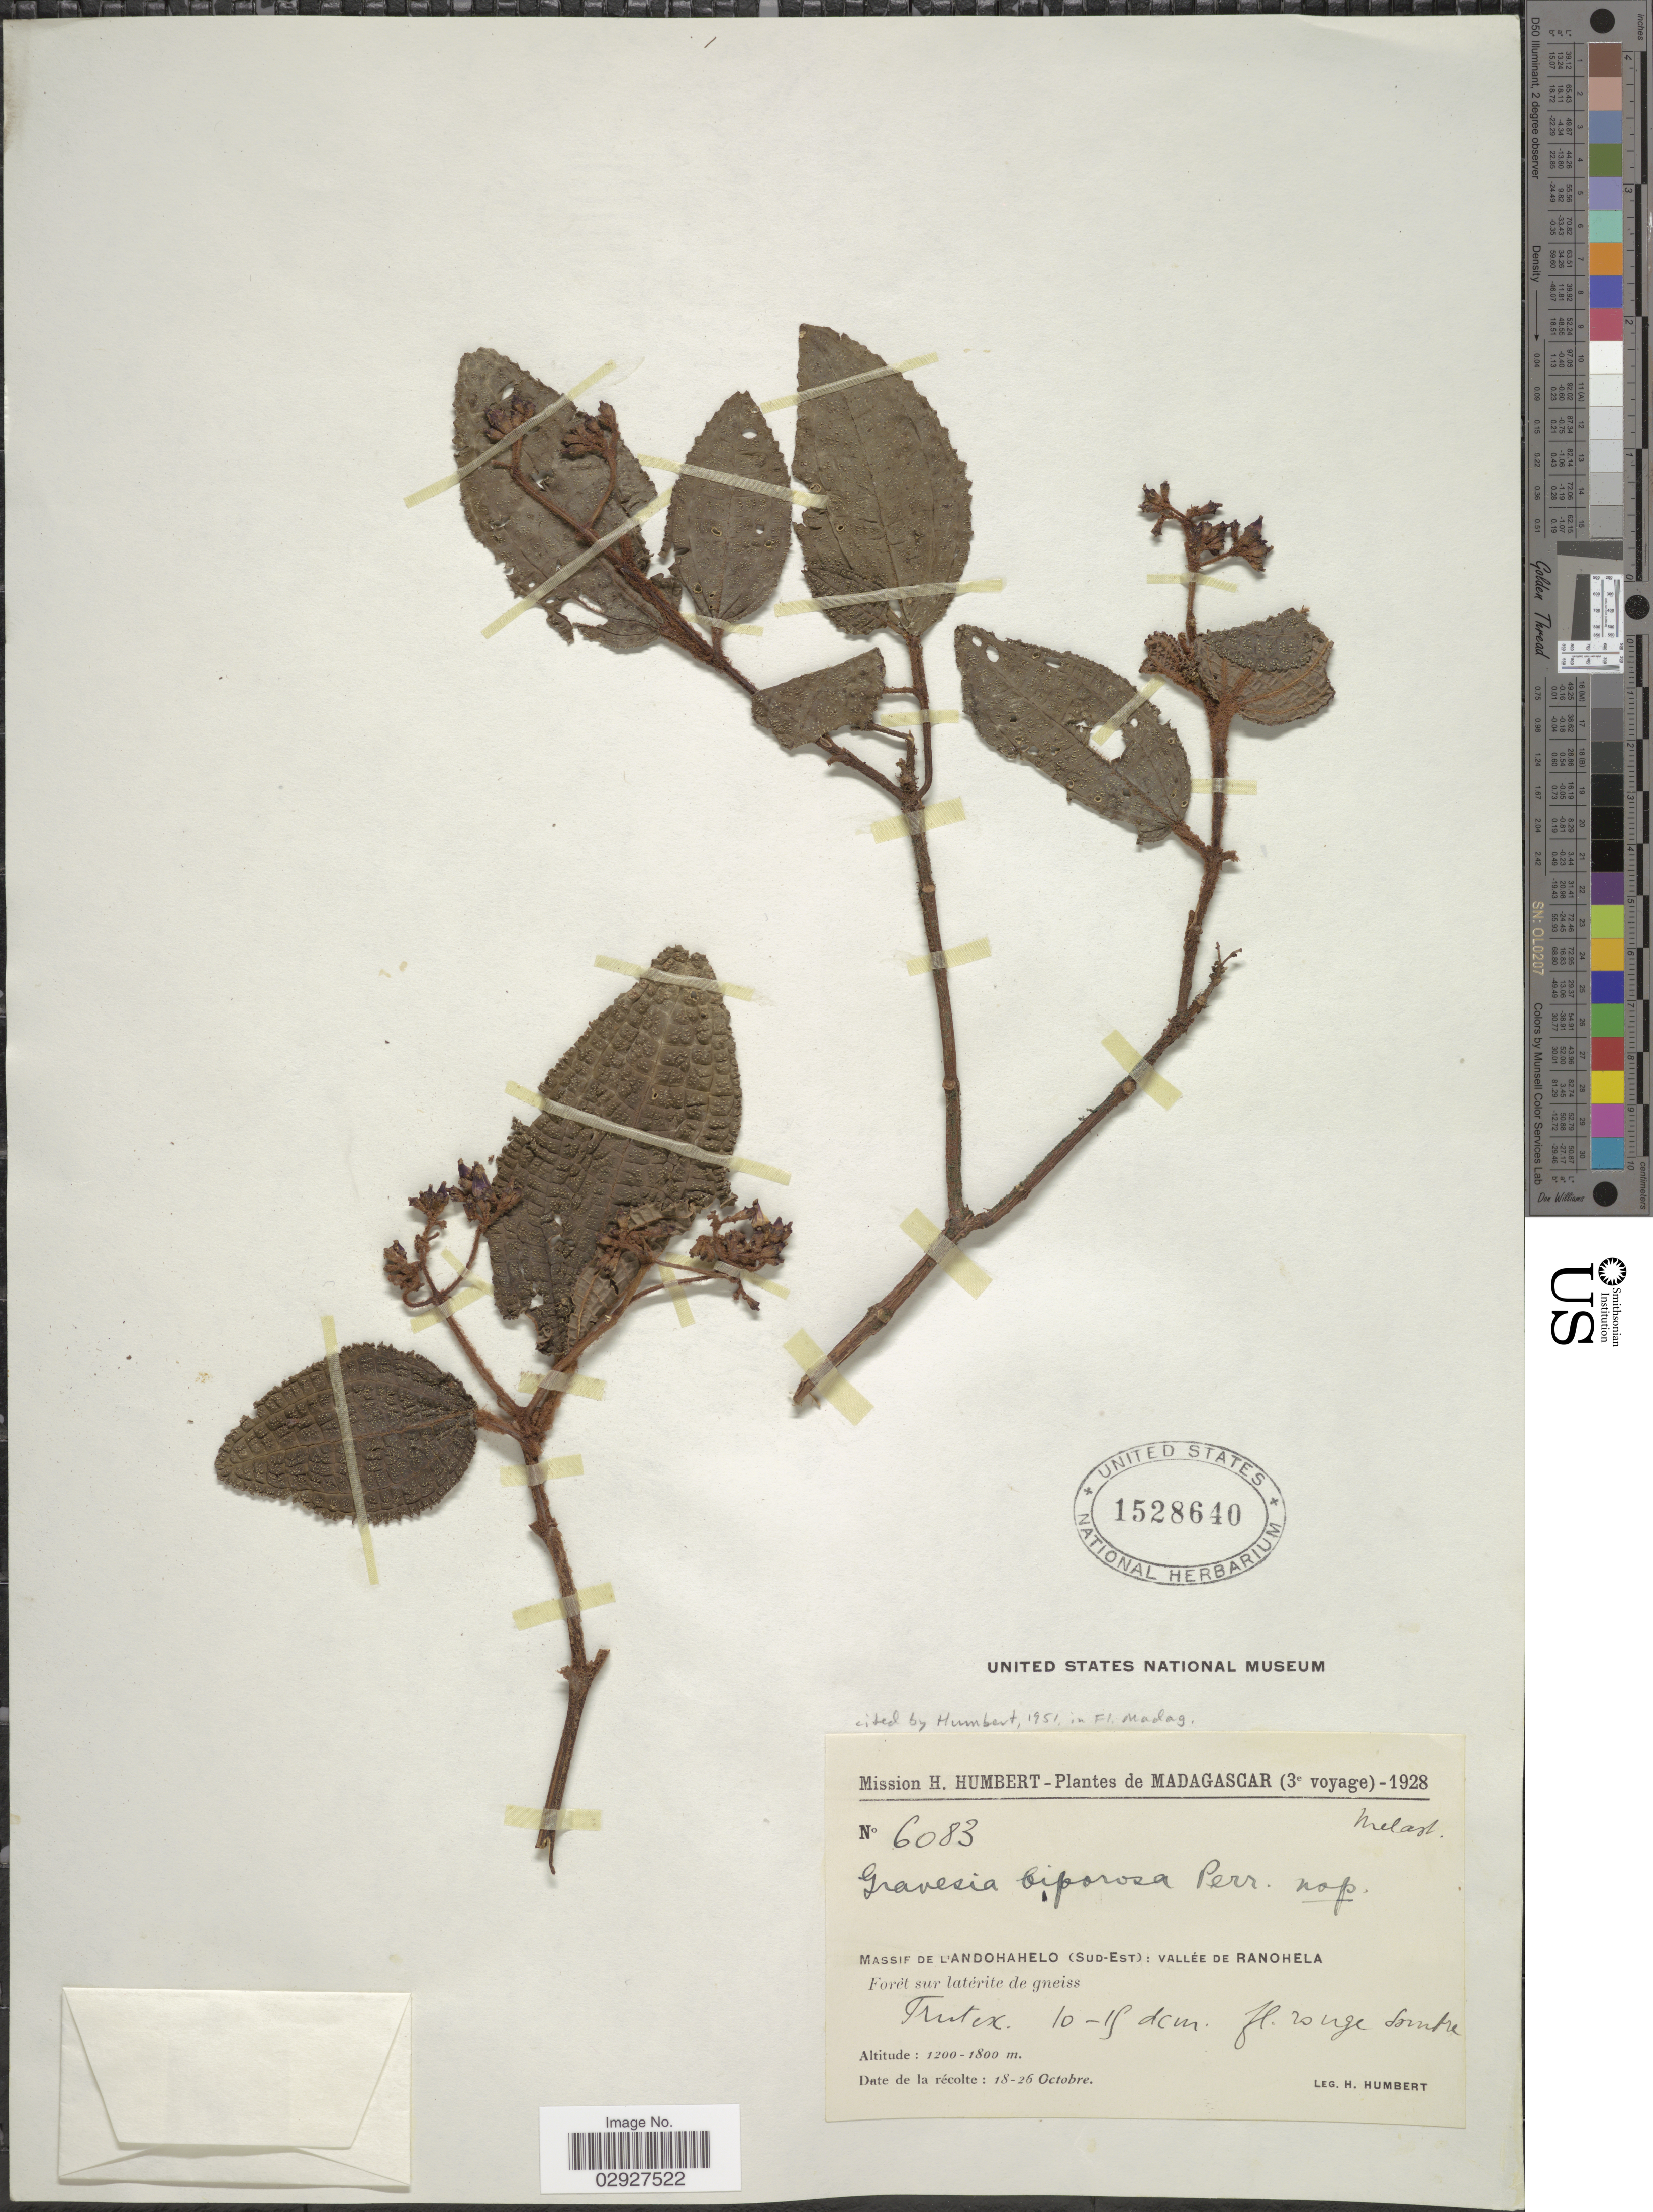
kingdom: Plantae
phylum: Tracheophyta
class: Magnoliopsida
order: Myrtales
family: Melastomataceae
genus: Gravesia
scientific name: Gravesia biporosa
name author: H. Perrier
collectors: H. Humbert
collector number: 6083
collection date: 1928-10-18/1928-10-26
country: Madagascar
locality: Massif de l'Andohahelo (Sud-Est): vallée de Ranohela.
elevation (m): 1200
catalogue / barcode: US 1528640